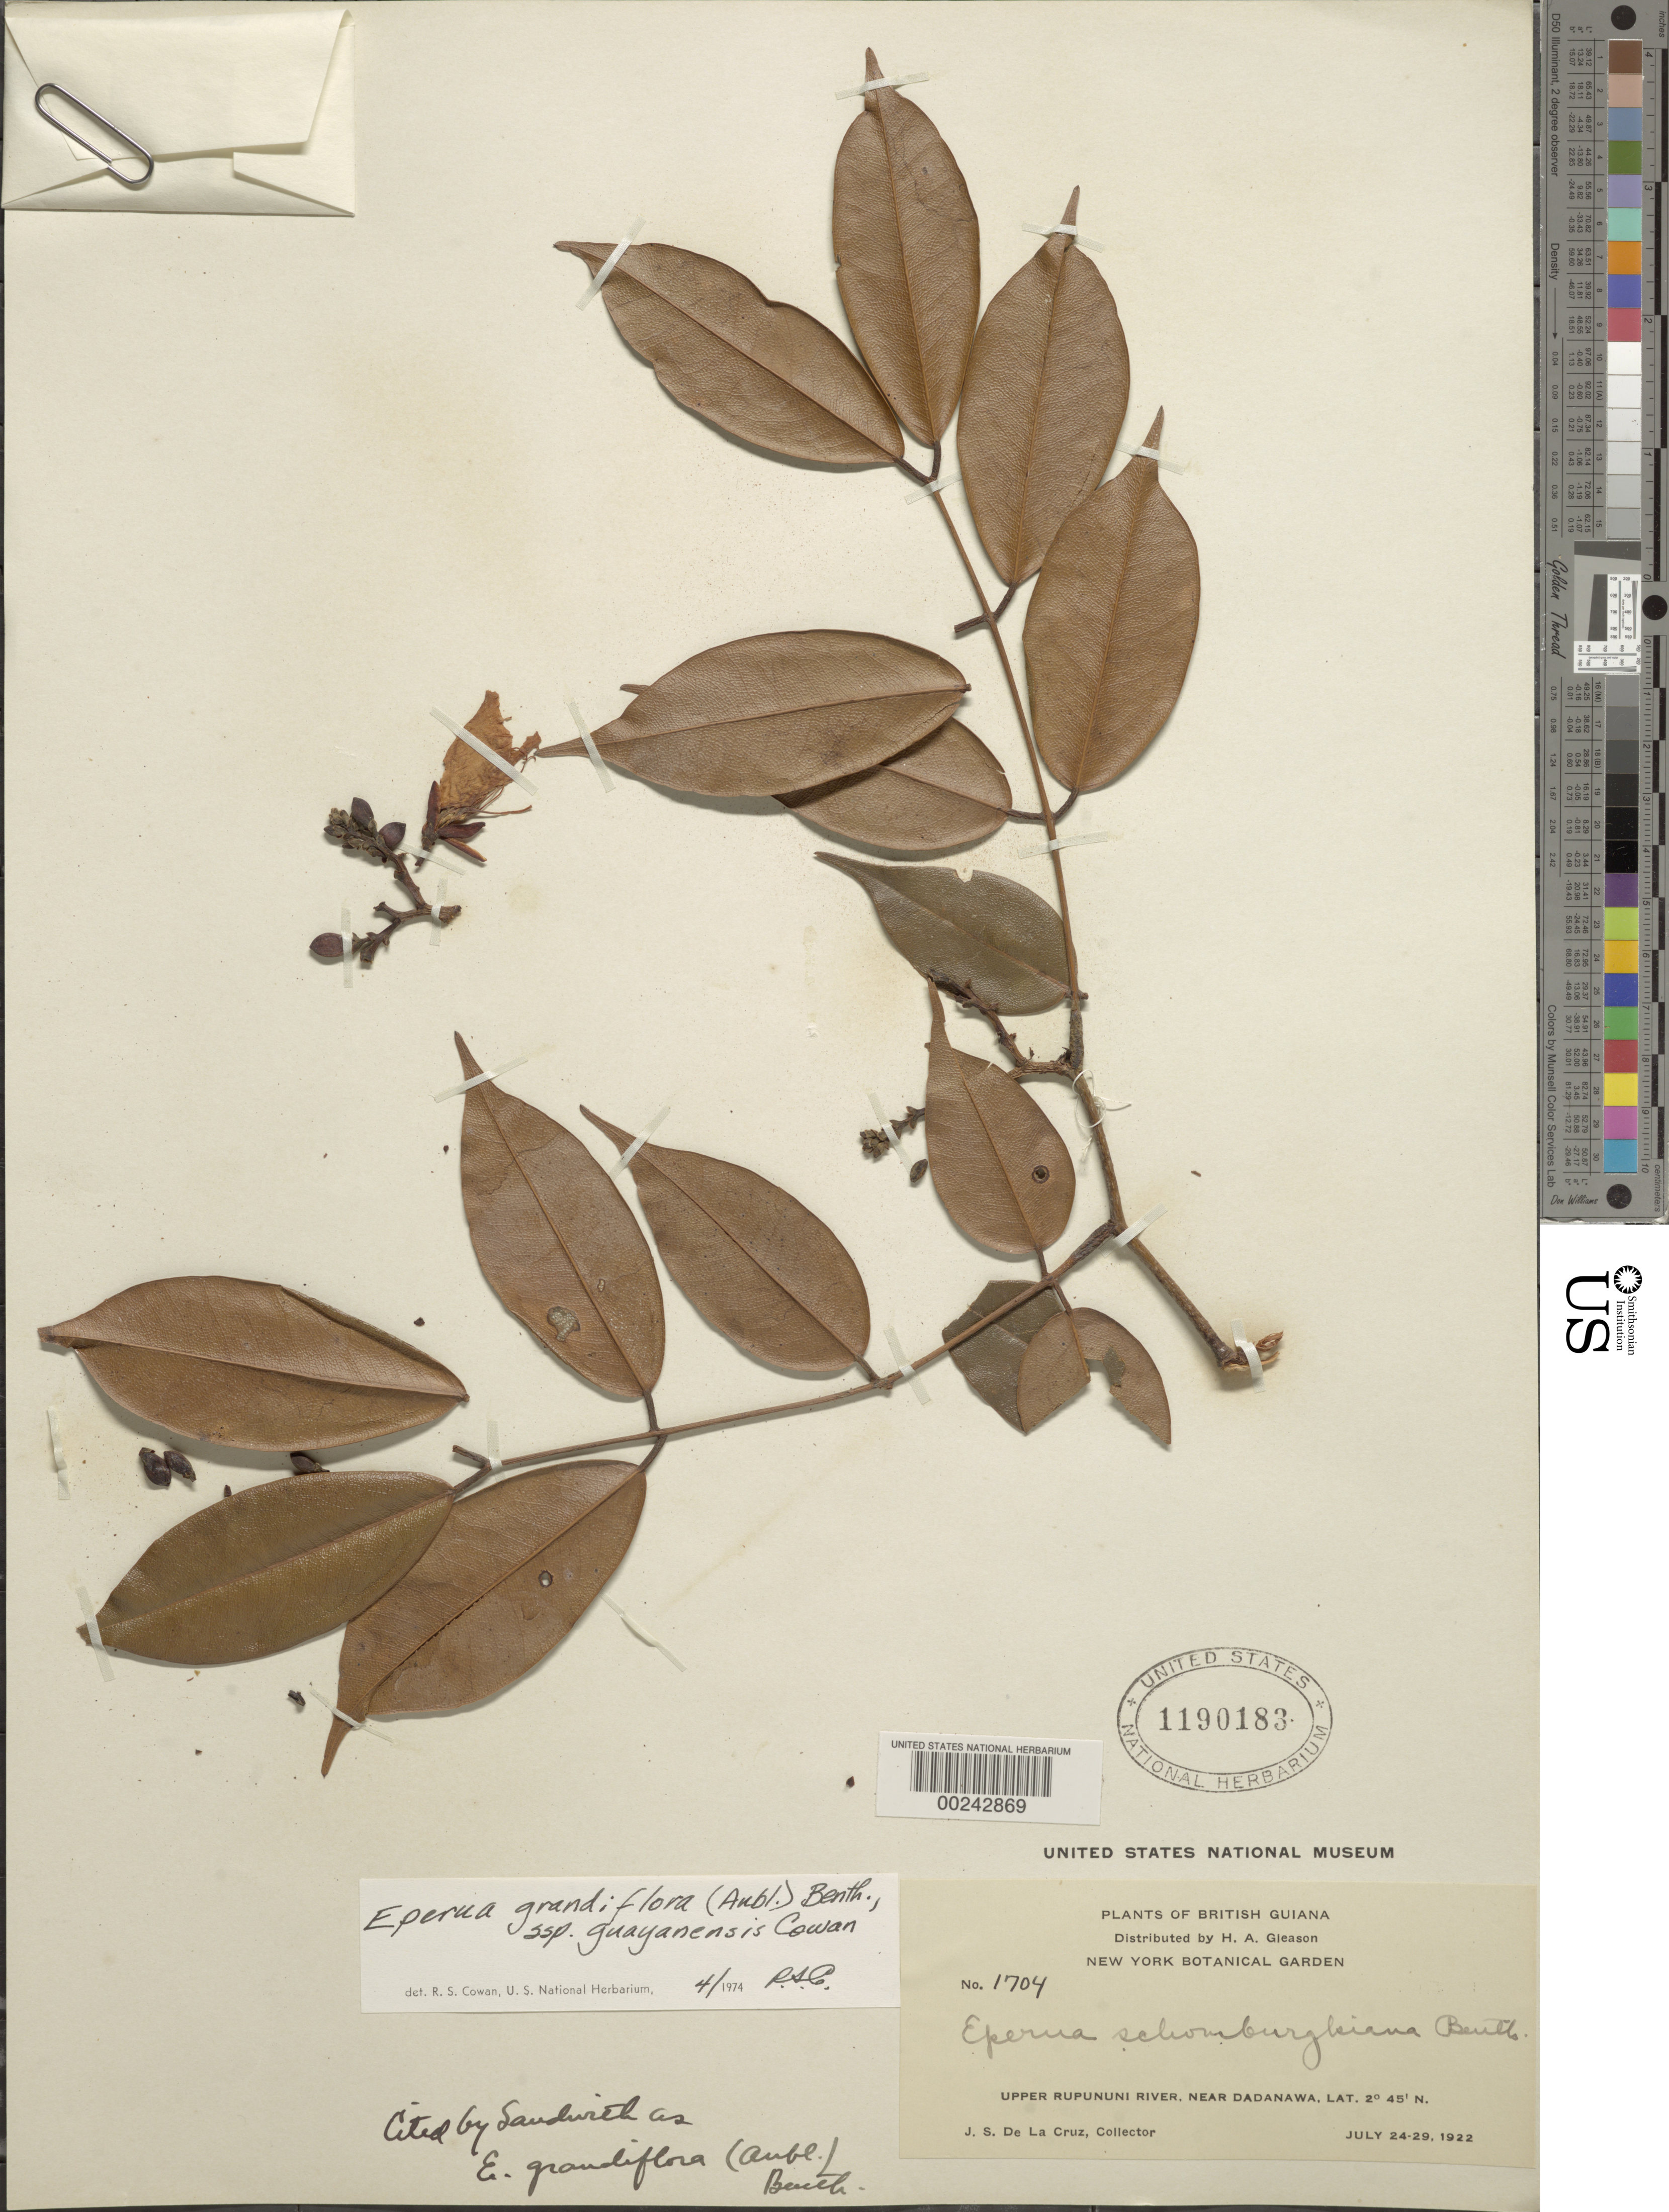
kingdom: Plantae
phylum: Tracheophyta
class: Magnoliopsida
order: Fabales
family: Fabaceae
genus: Eperua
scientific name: Eperua grandiflora subsp. guyanensis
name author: R.S. Cowan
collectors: J. S. de la Cruz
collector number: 1704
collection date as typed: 24 Jul 1922 to 29 Jul 1922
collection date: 1922-07-24/1922-07-29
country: Guyana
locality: Upper rupununi river, near dadanawa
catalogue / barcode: US 1190183